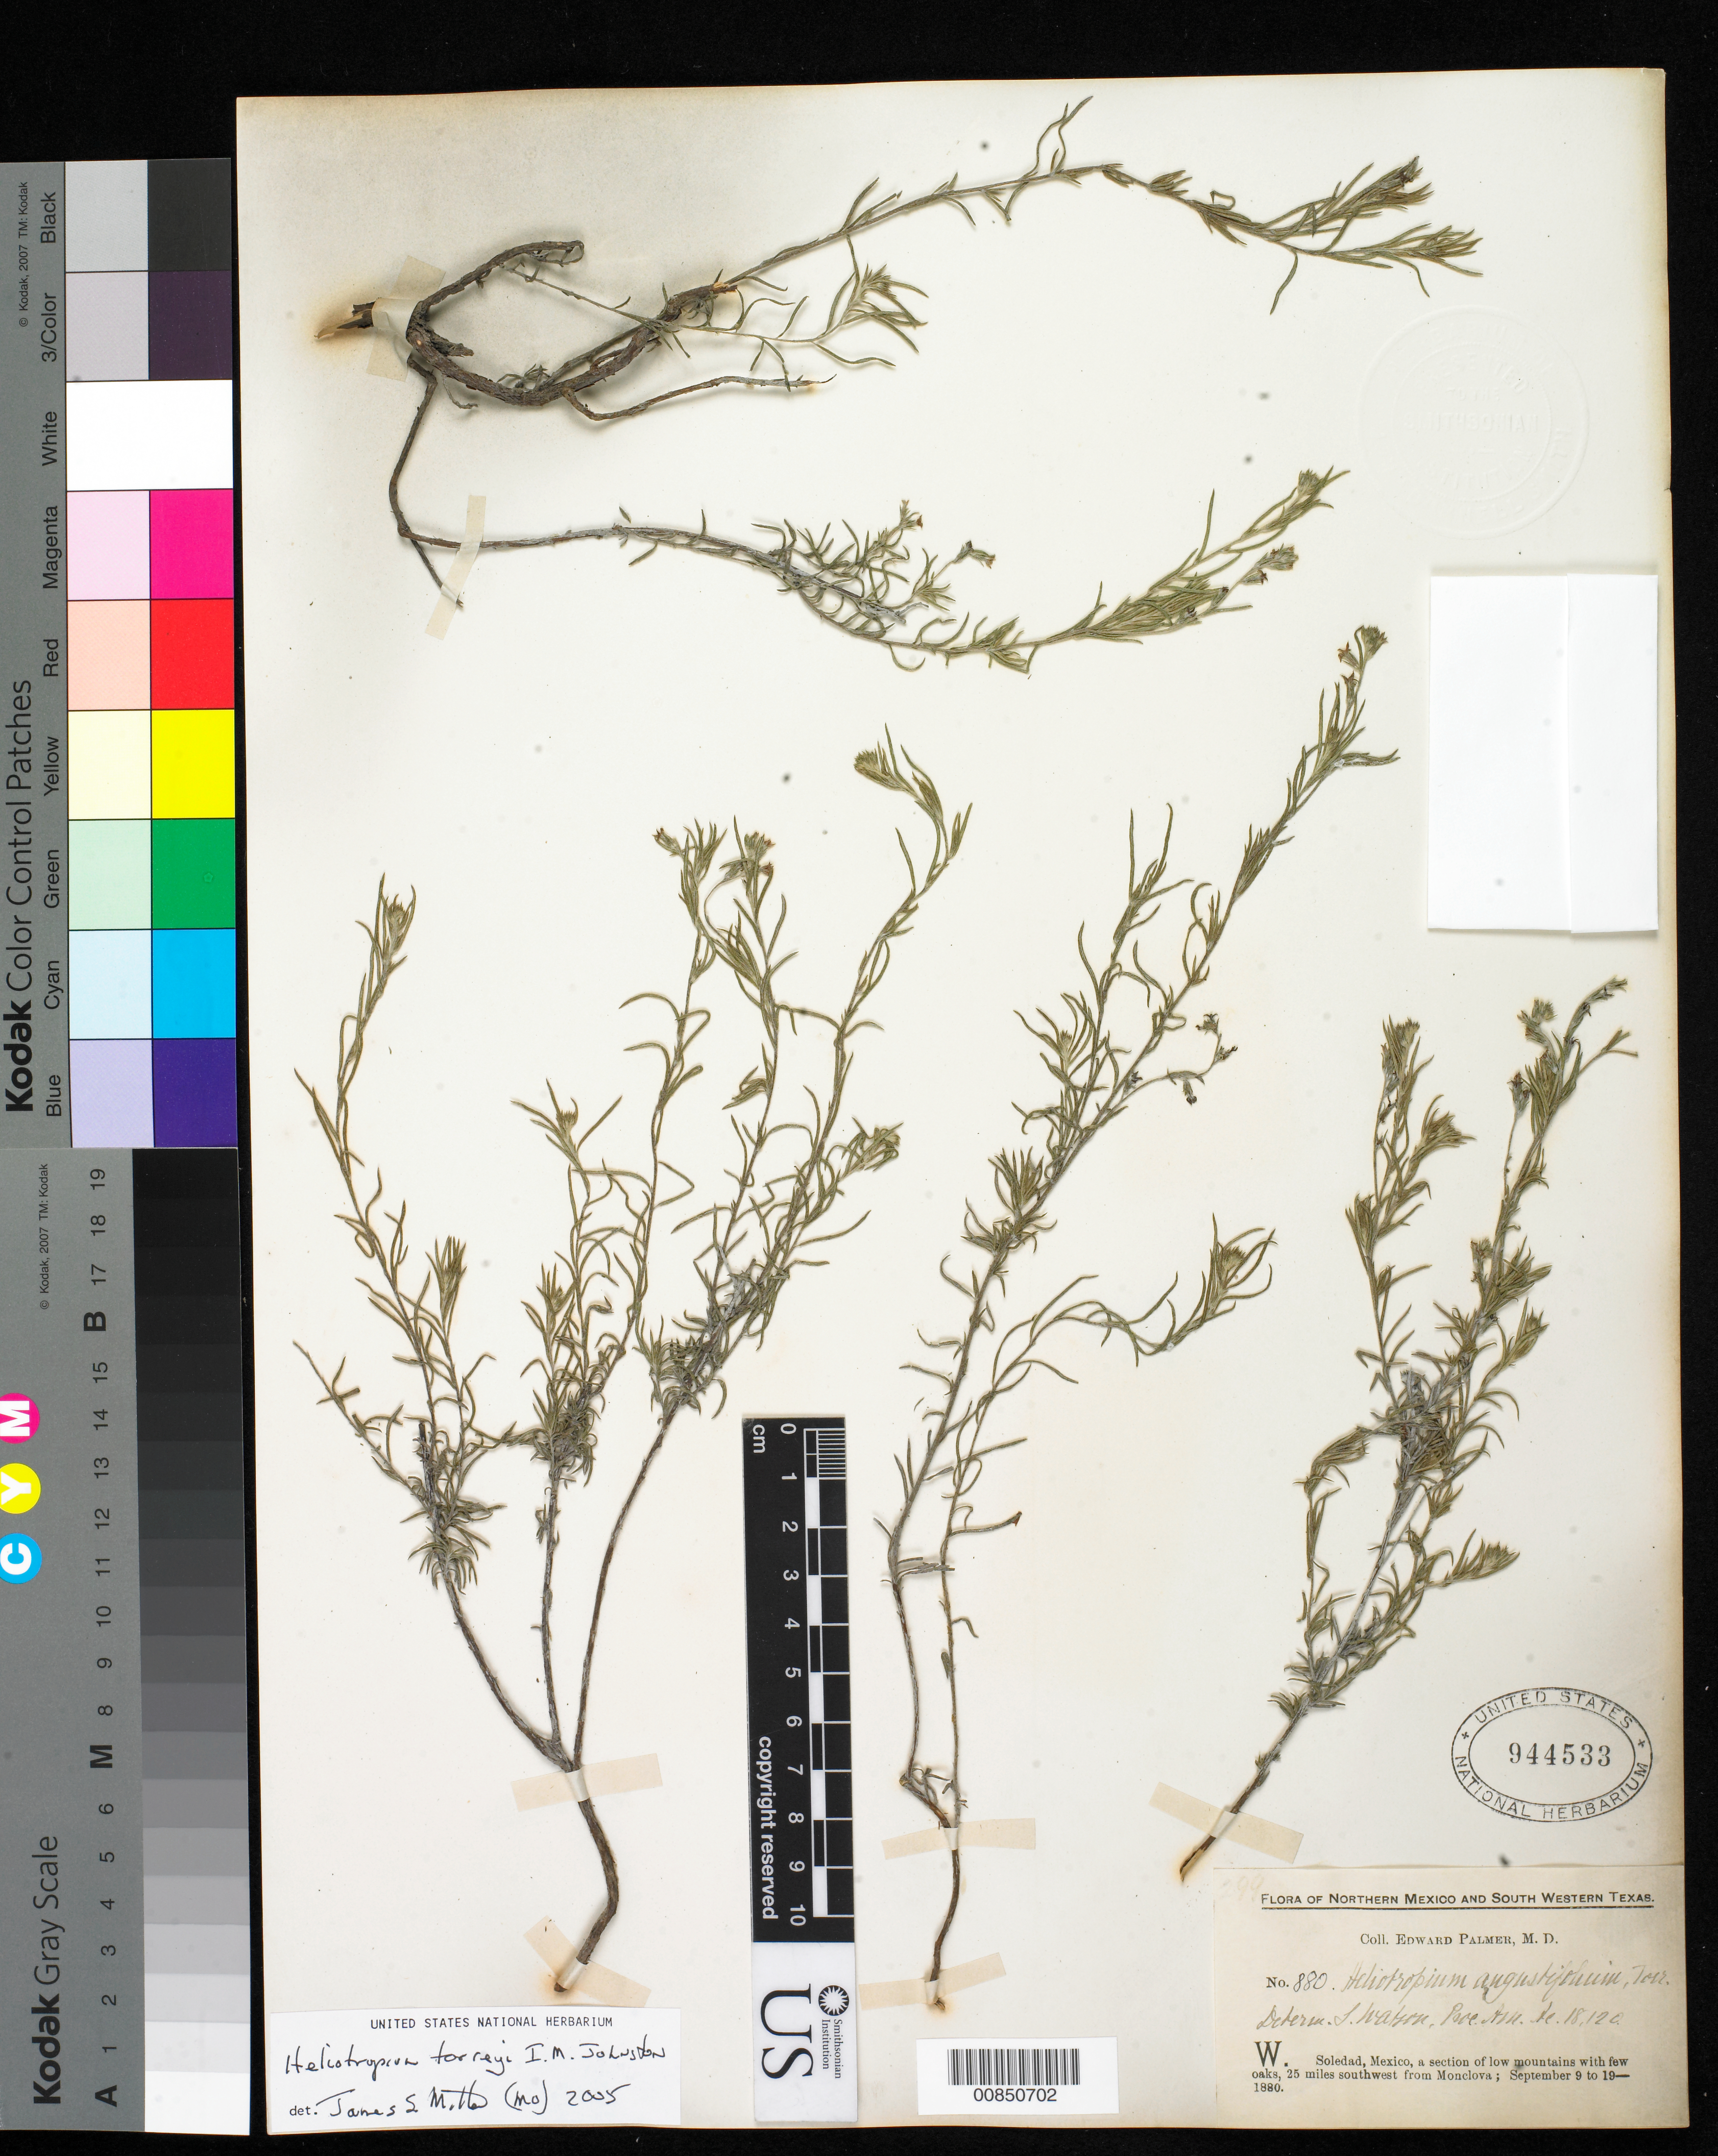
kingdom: Plantae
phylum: Tracheophyta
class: Magnoliopsida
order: Boraginales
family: Heliotropiaceae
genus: Heliotropium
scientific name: Heliotropium torreyi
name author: I.M. Johnst.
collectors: E. Palmer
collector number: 880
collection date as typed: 09 Sep 1880 to 19 Sep 1880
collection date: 1880-09-09/1880-09-19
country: Mexico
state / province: Coahuila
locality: W. Soledad, 25 miles southwest from Monclova, Coahuila.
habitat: A section of low mountains with few oaks.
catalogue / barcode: US 944533